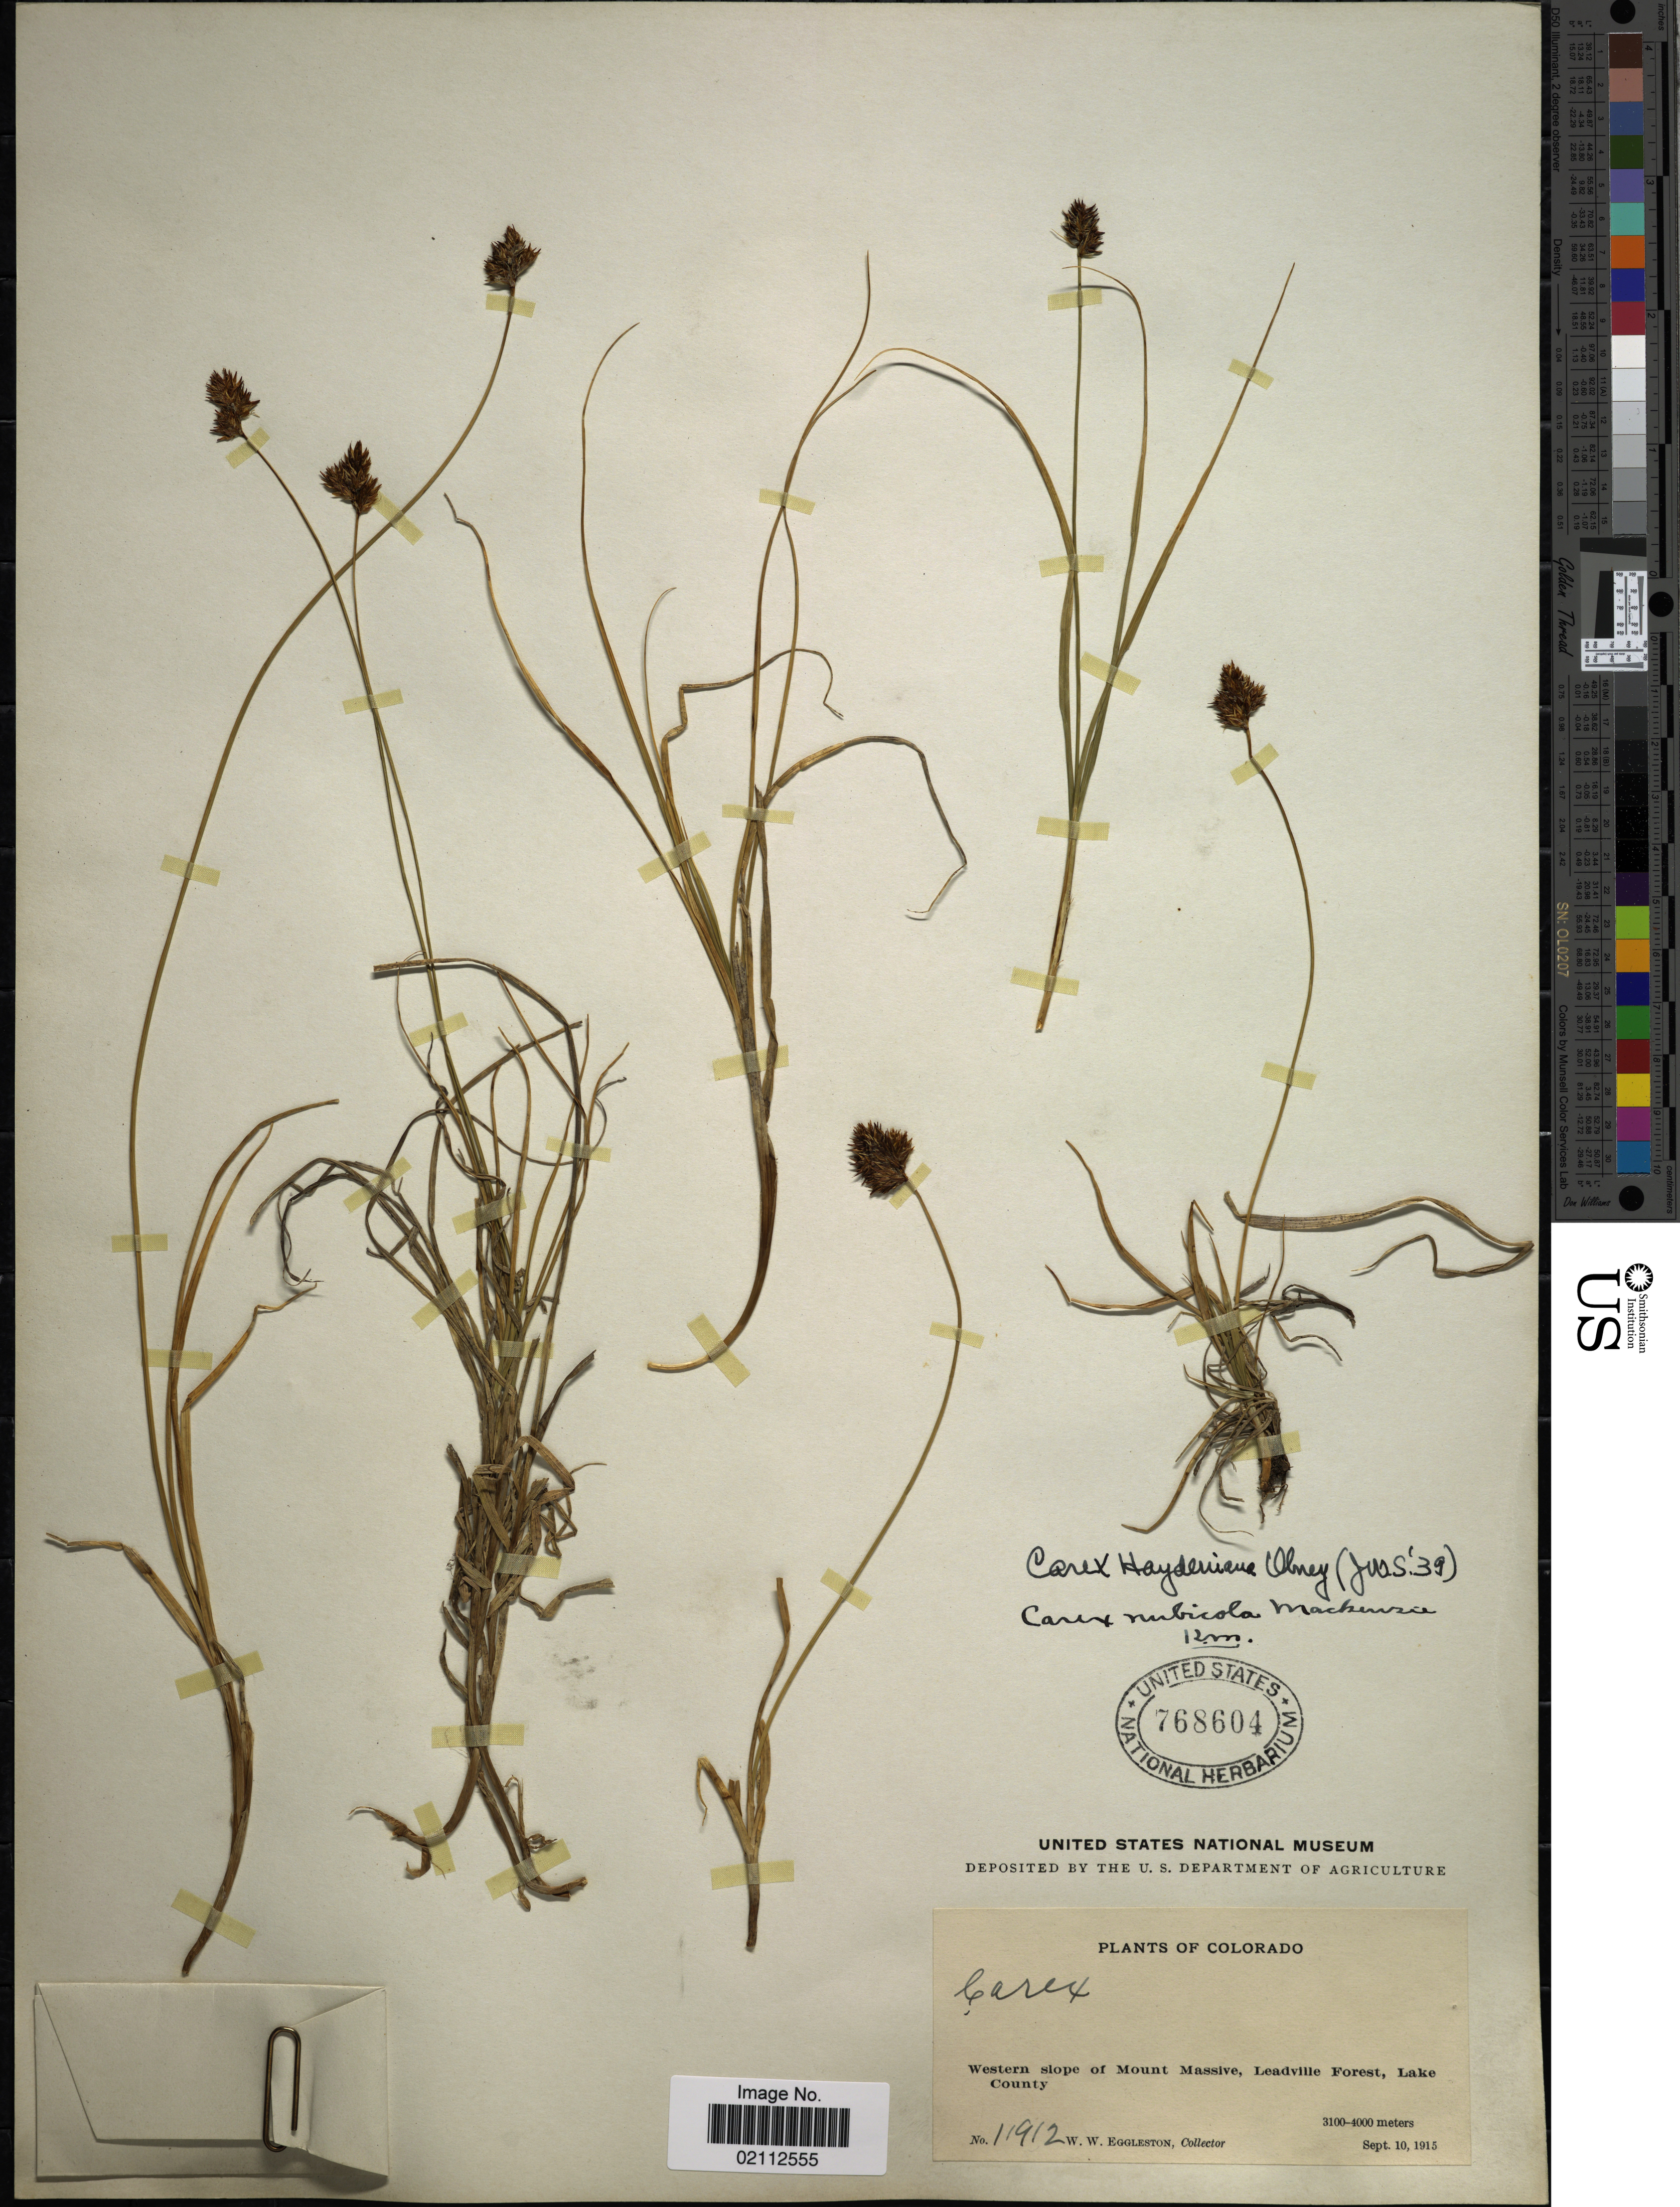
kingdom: Plantae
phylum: Tracheophyta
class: Liliopsida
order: Poales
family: Cyperaceae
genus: Carex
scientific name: Carex haydeniana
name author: Olney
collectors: W. W. Eggleston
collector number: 11912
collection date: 1915-09-10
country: United States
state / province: Colorado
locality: Western slope of Mount Massive, Leadville Forest, Lake County.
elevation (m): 3100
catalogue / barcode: US 768604